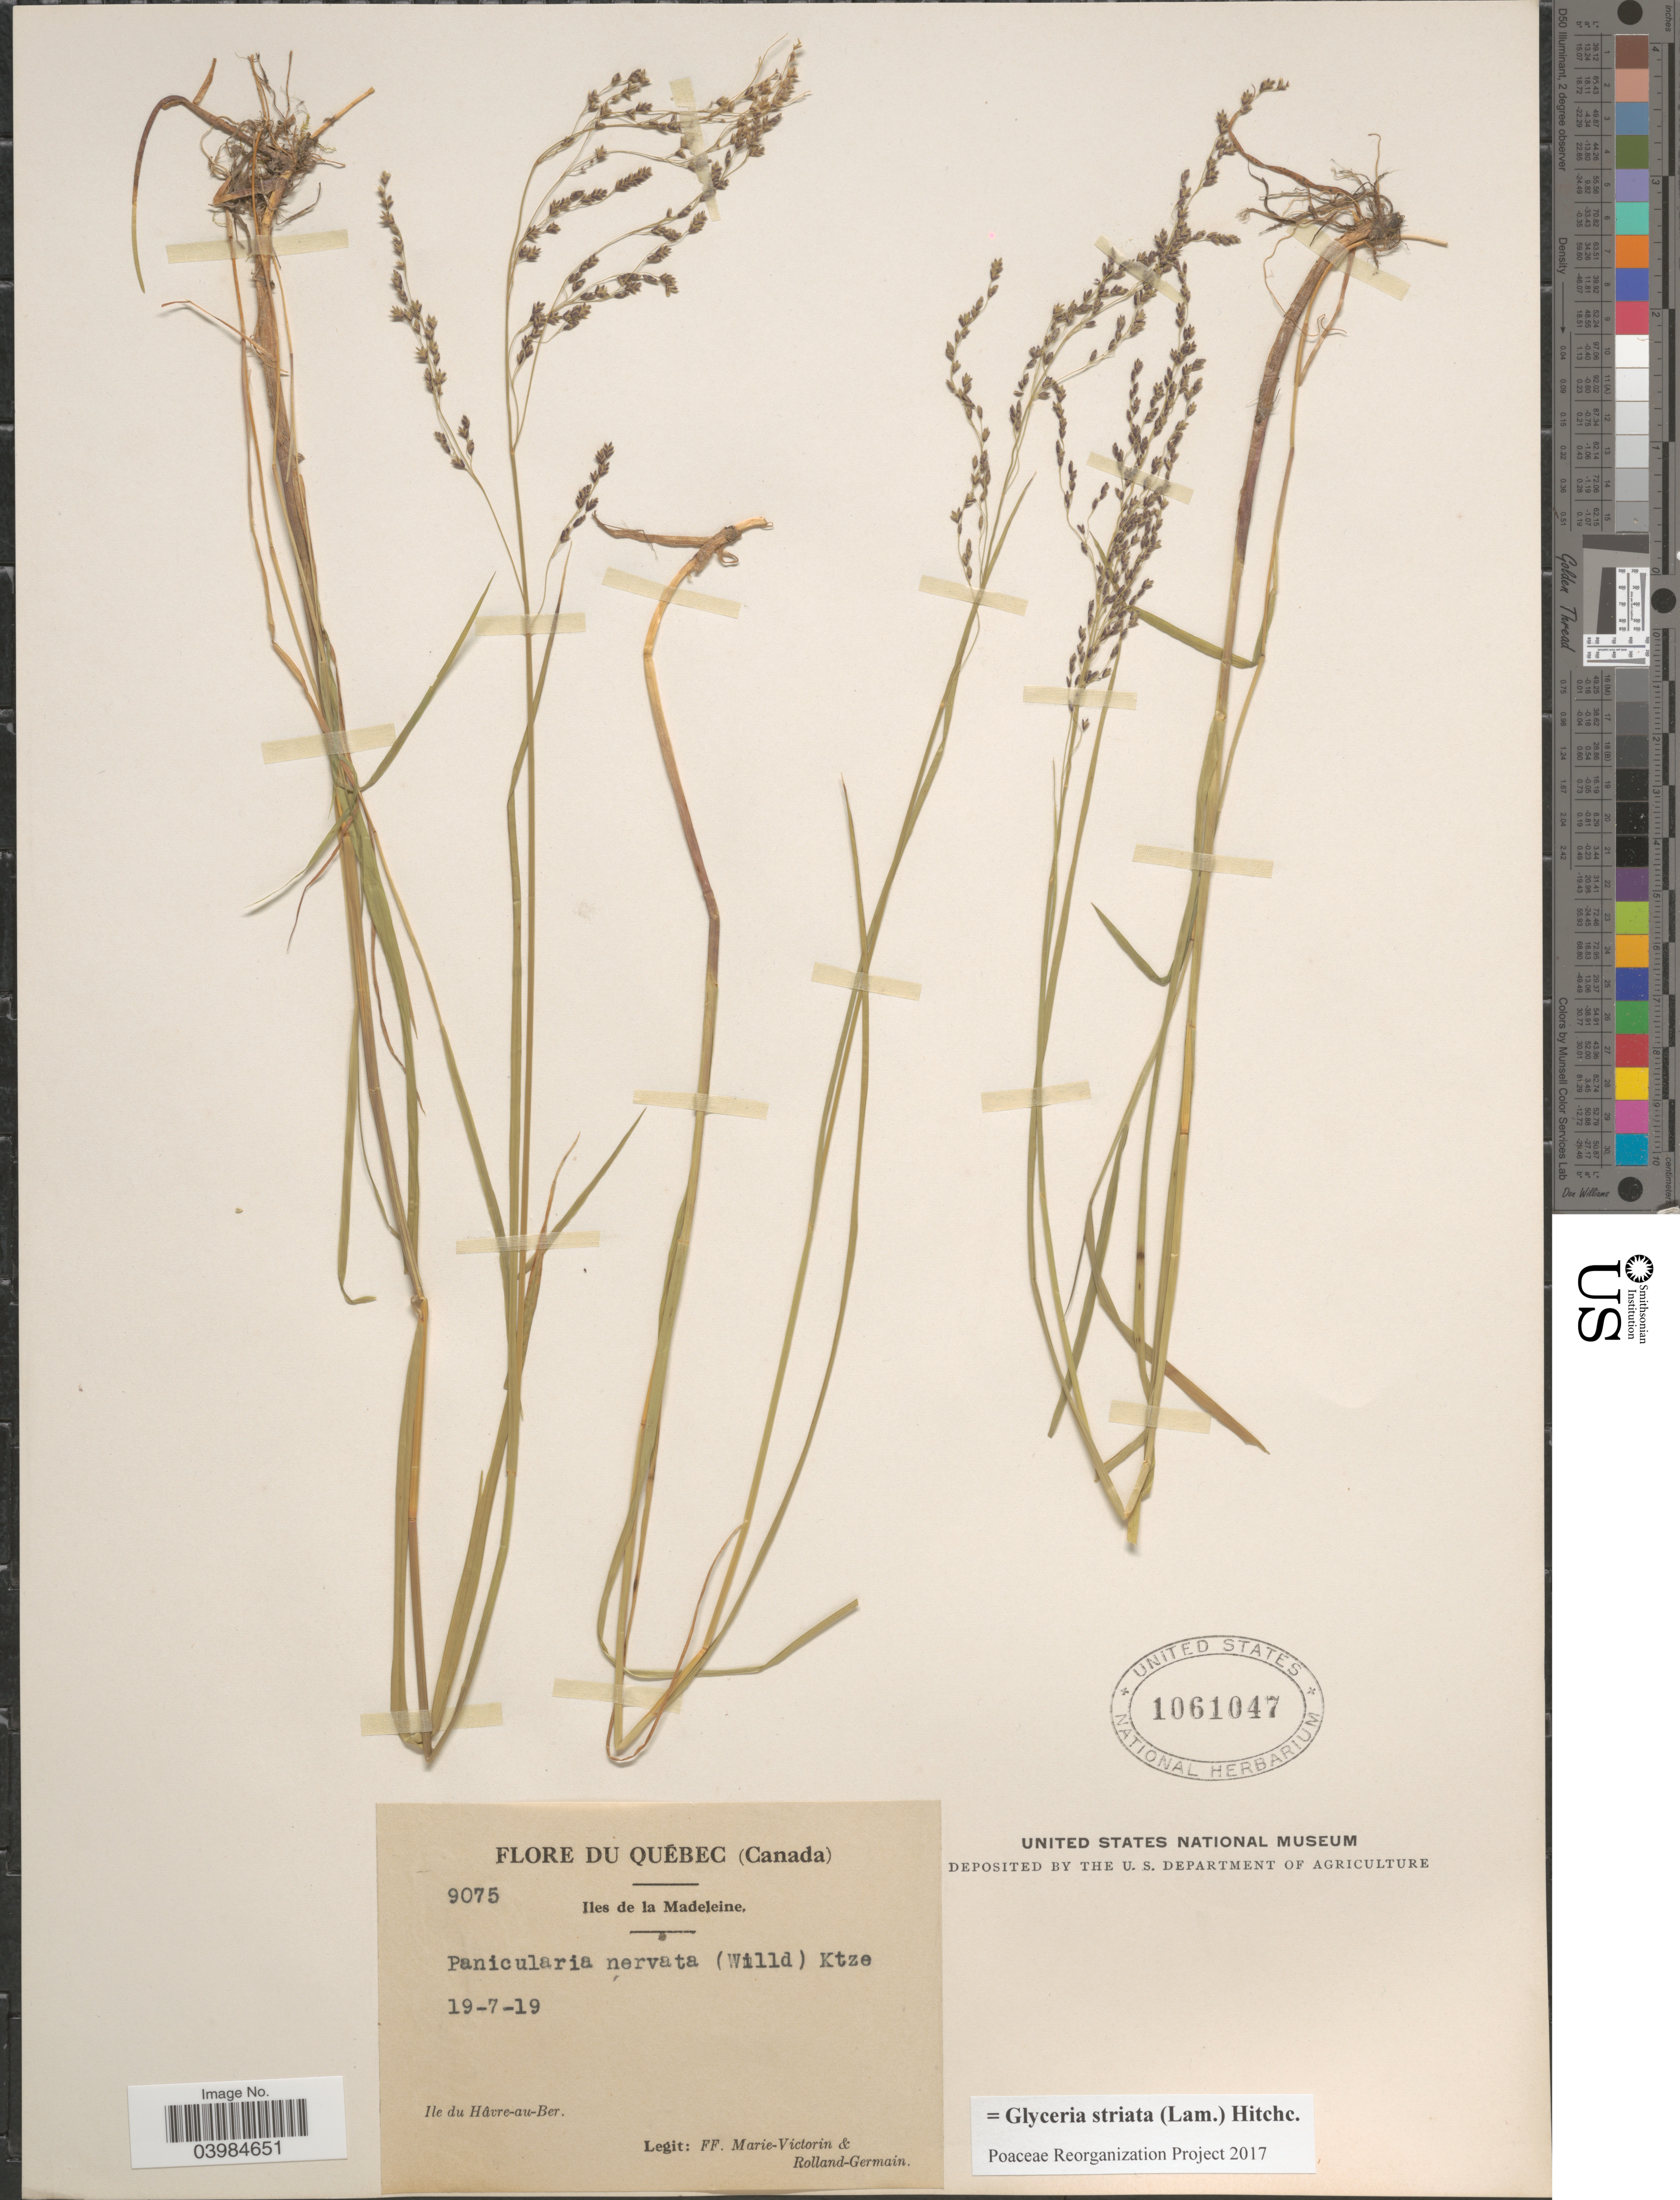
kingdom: Plantae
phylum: Tracheophyta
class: Liliopsida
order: Poales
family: Poaceae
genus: Glyceria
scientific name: Glyceria striata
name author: (Lam.) Hitchc.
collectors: F. Marie-Victorin & Rolland-Germain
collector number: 9075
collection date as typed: Transcribed d/m/y: 19/7/19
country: Canada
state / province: Quebec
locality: Iles de la Madeleine. Iles du Hâvre-au-Ber.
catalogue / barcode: US 1061047